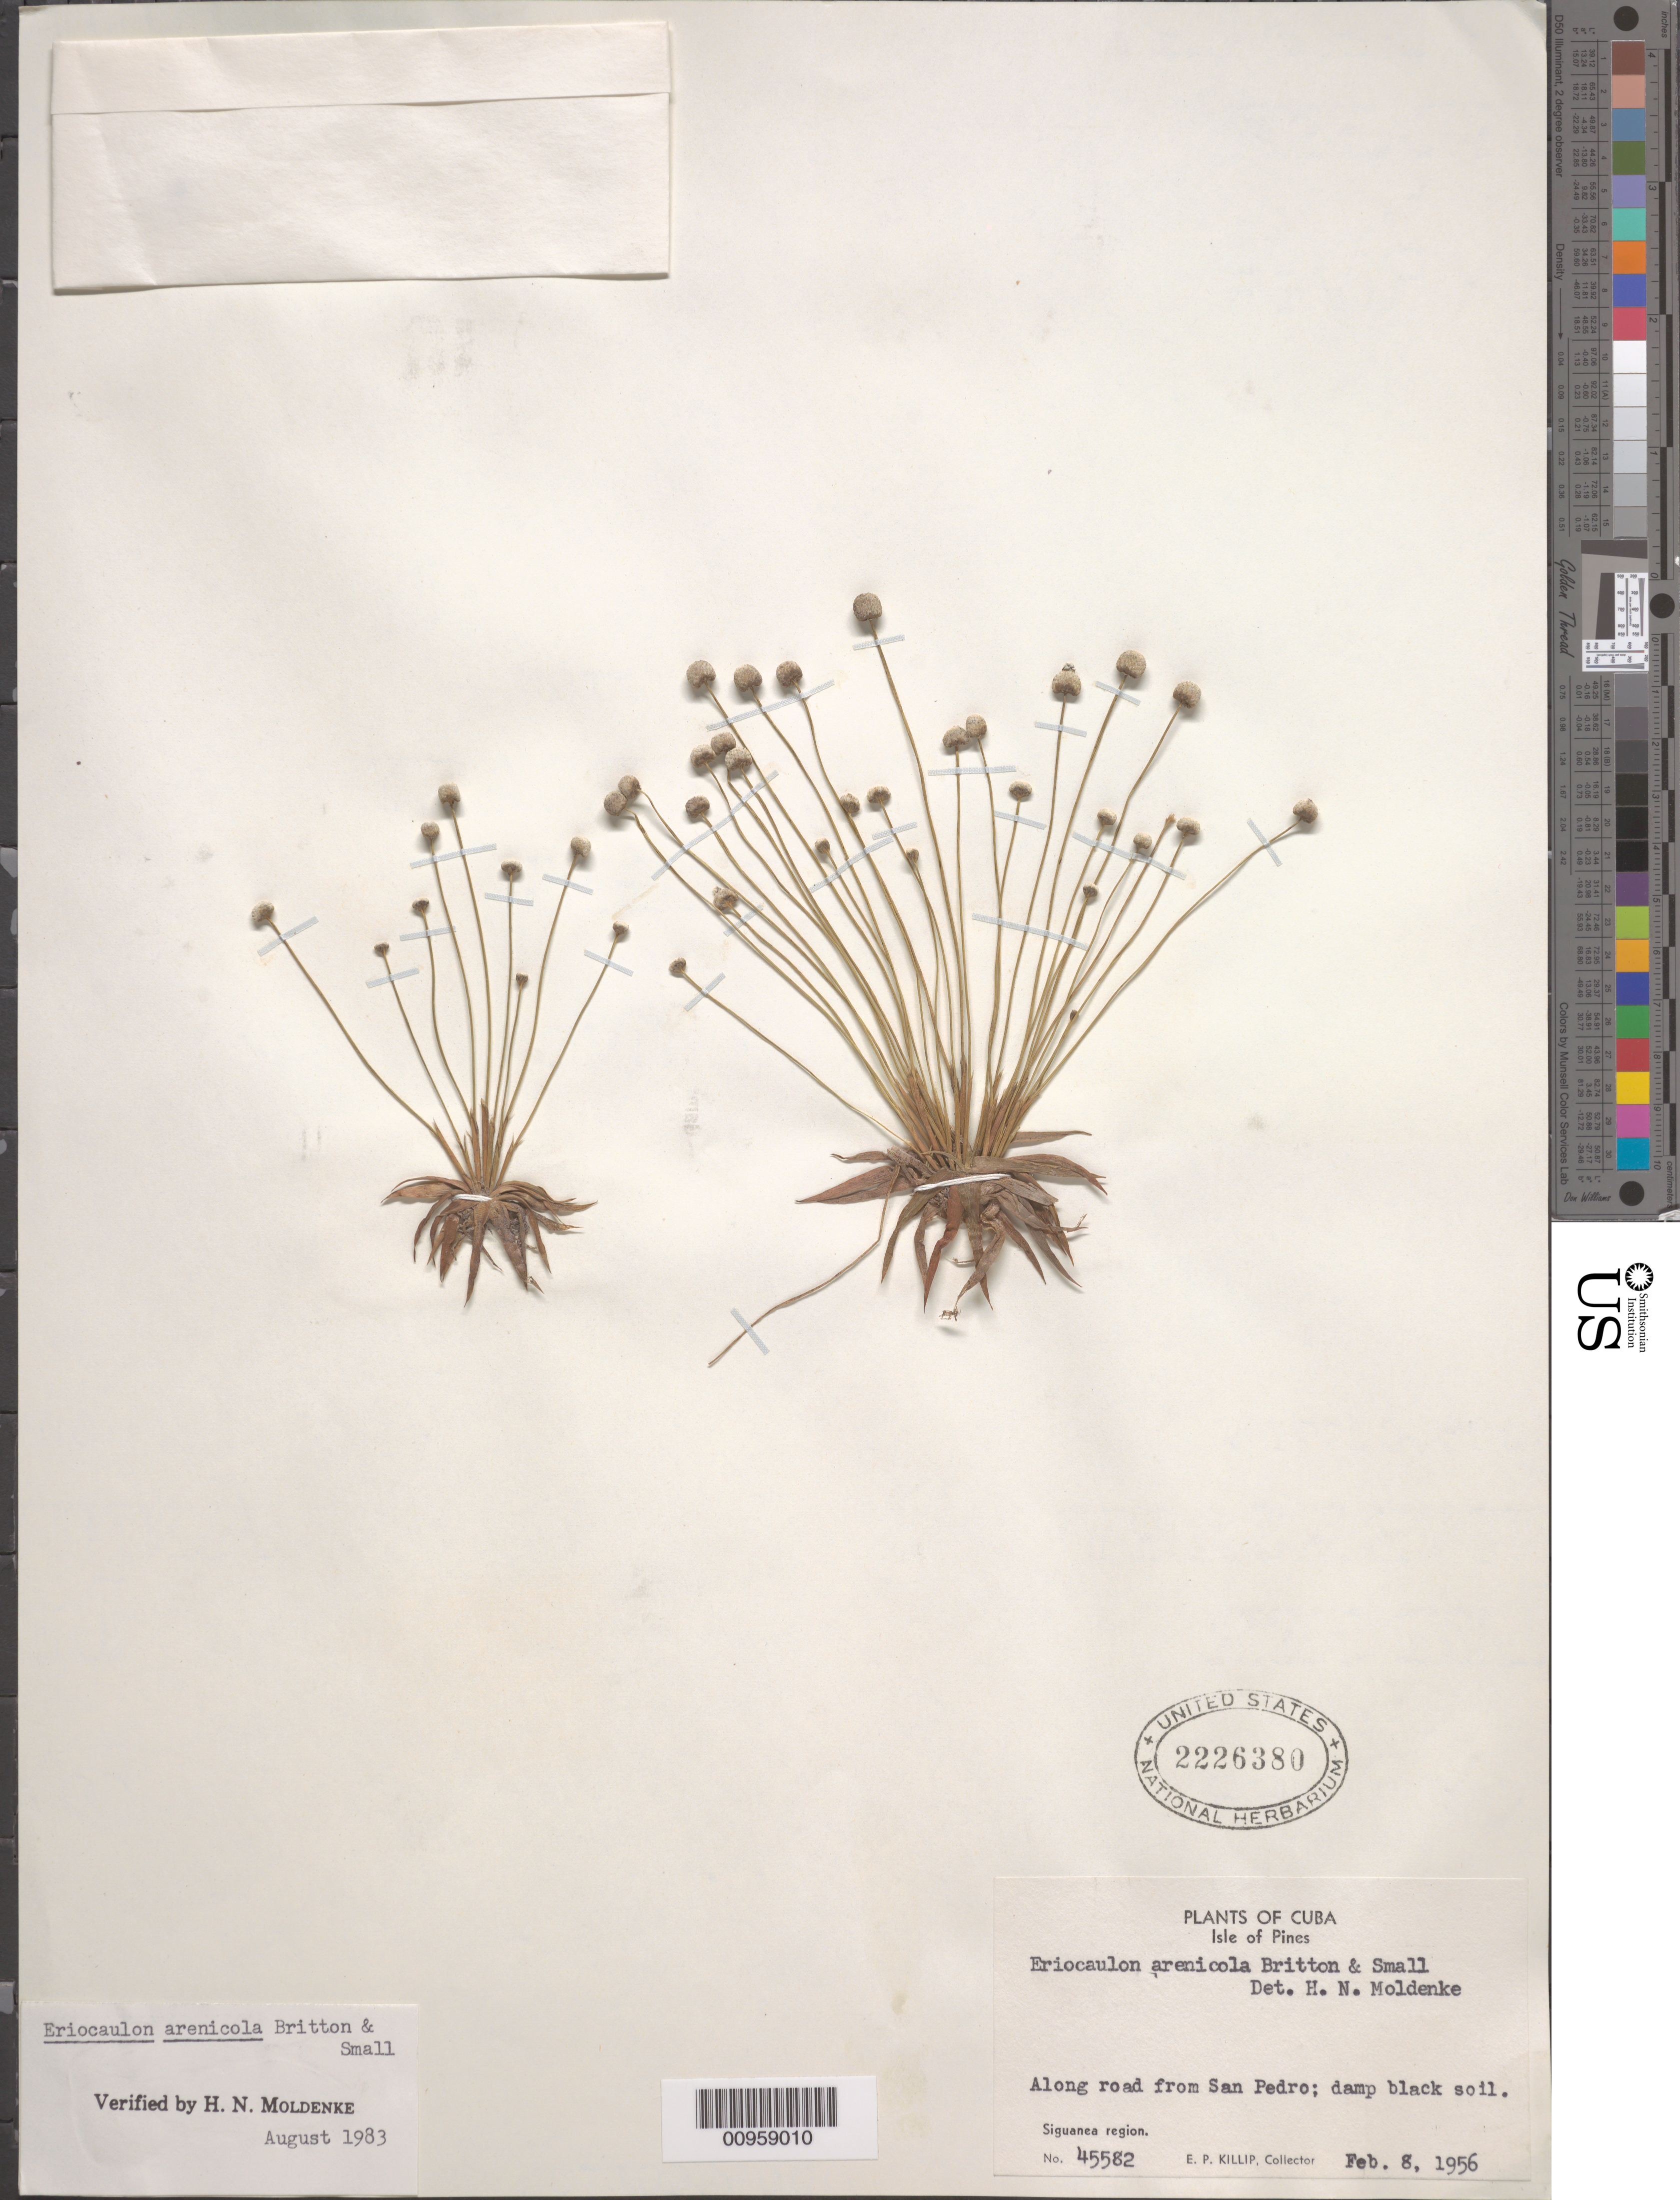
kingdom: Plantae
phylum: Tracheophyta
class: Liliopsida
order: Poales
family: Eriocaulaceae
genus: Eriocaulon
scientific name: Eriocaulon arenicola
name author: Britton & Small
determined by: Moldenke, H. N.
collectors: E. P. Killip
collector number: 45582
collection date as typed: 08 Feb 1956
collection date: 1956-02-08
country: Cuba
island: Isla de la Juventud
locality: Siguanea Region, along road from San Pedro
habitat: Damp black soil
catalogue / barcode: US 2226380